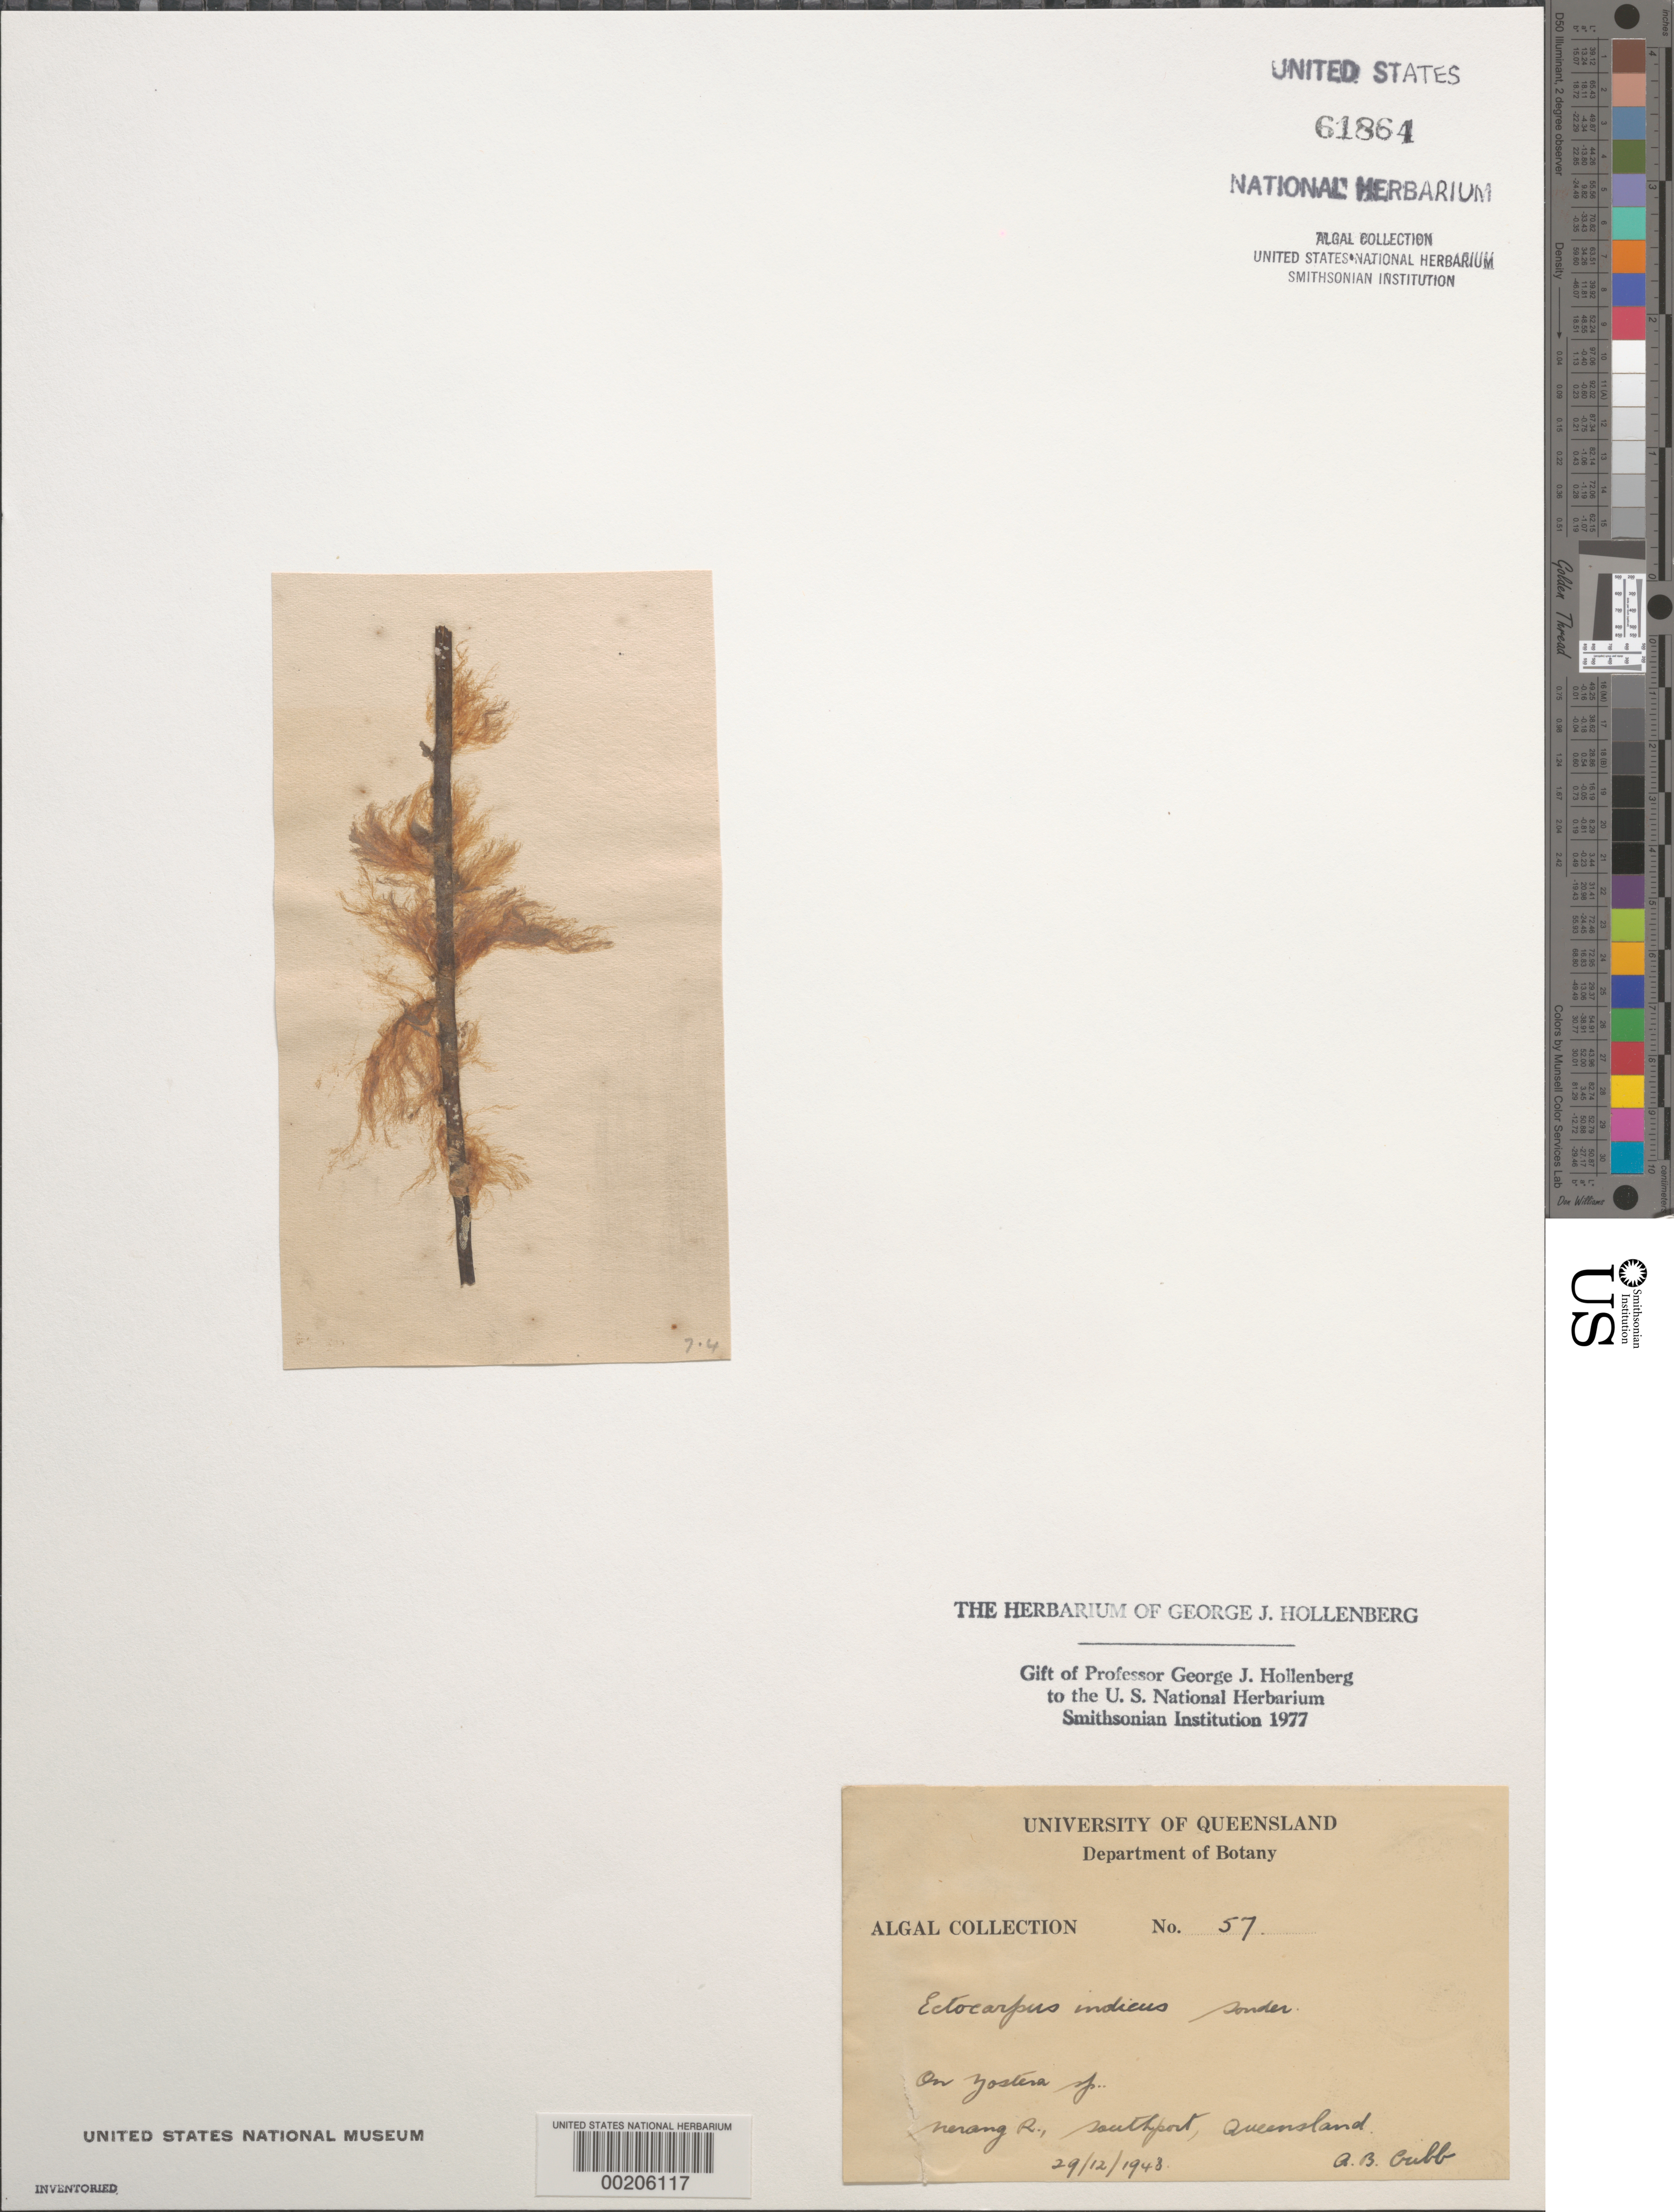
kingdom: Chromista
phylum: Ochrophyta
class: Phaeophyceae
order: Ectocarpales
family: Acinetosporaceae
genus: Feldmannia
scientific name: Feldmannia indica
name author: (O.G. Sond.) Womersley & A. Bailey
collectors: A. Cribb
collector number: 57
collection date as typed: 29 Dec 1943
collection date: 1943-12-29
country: Australia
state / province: Queensland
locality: Nerang River, Southport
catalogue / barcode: US 61864